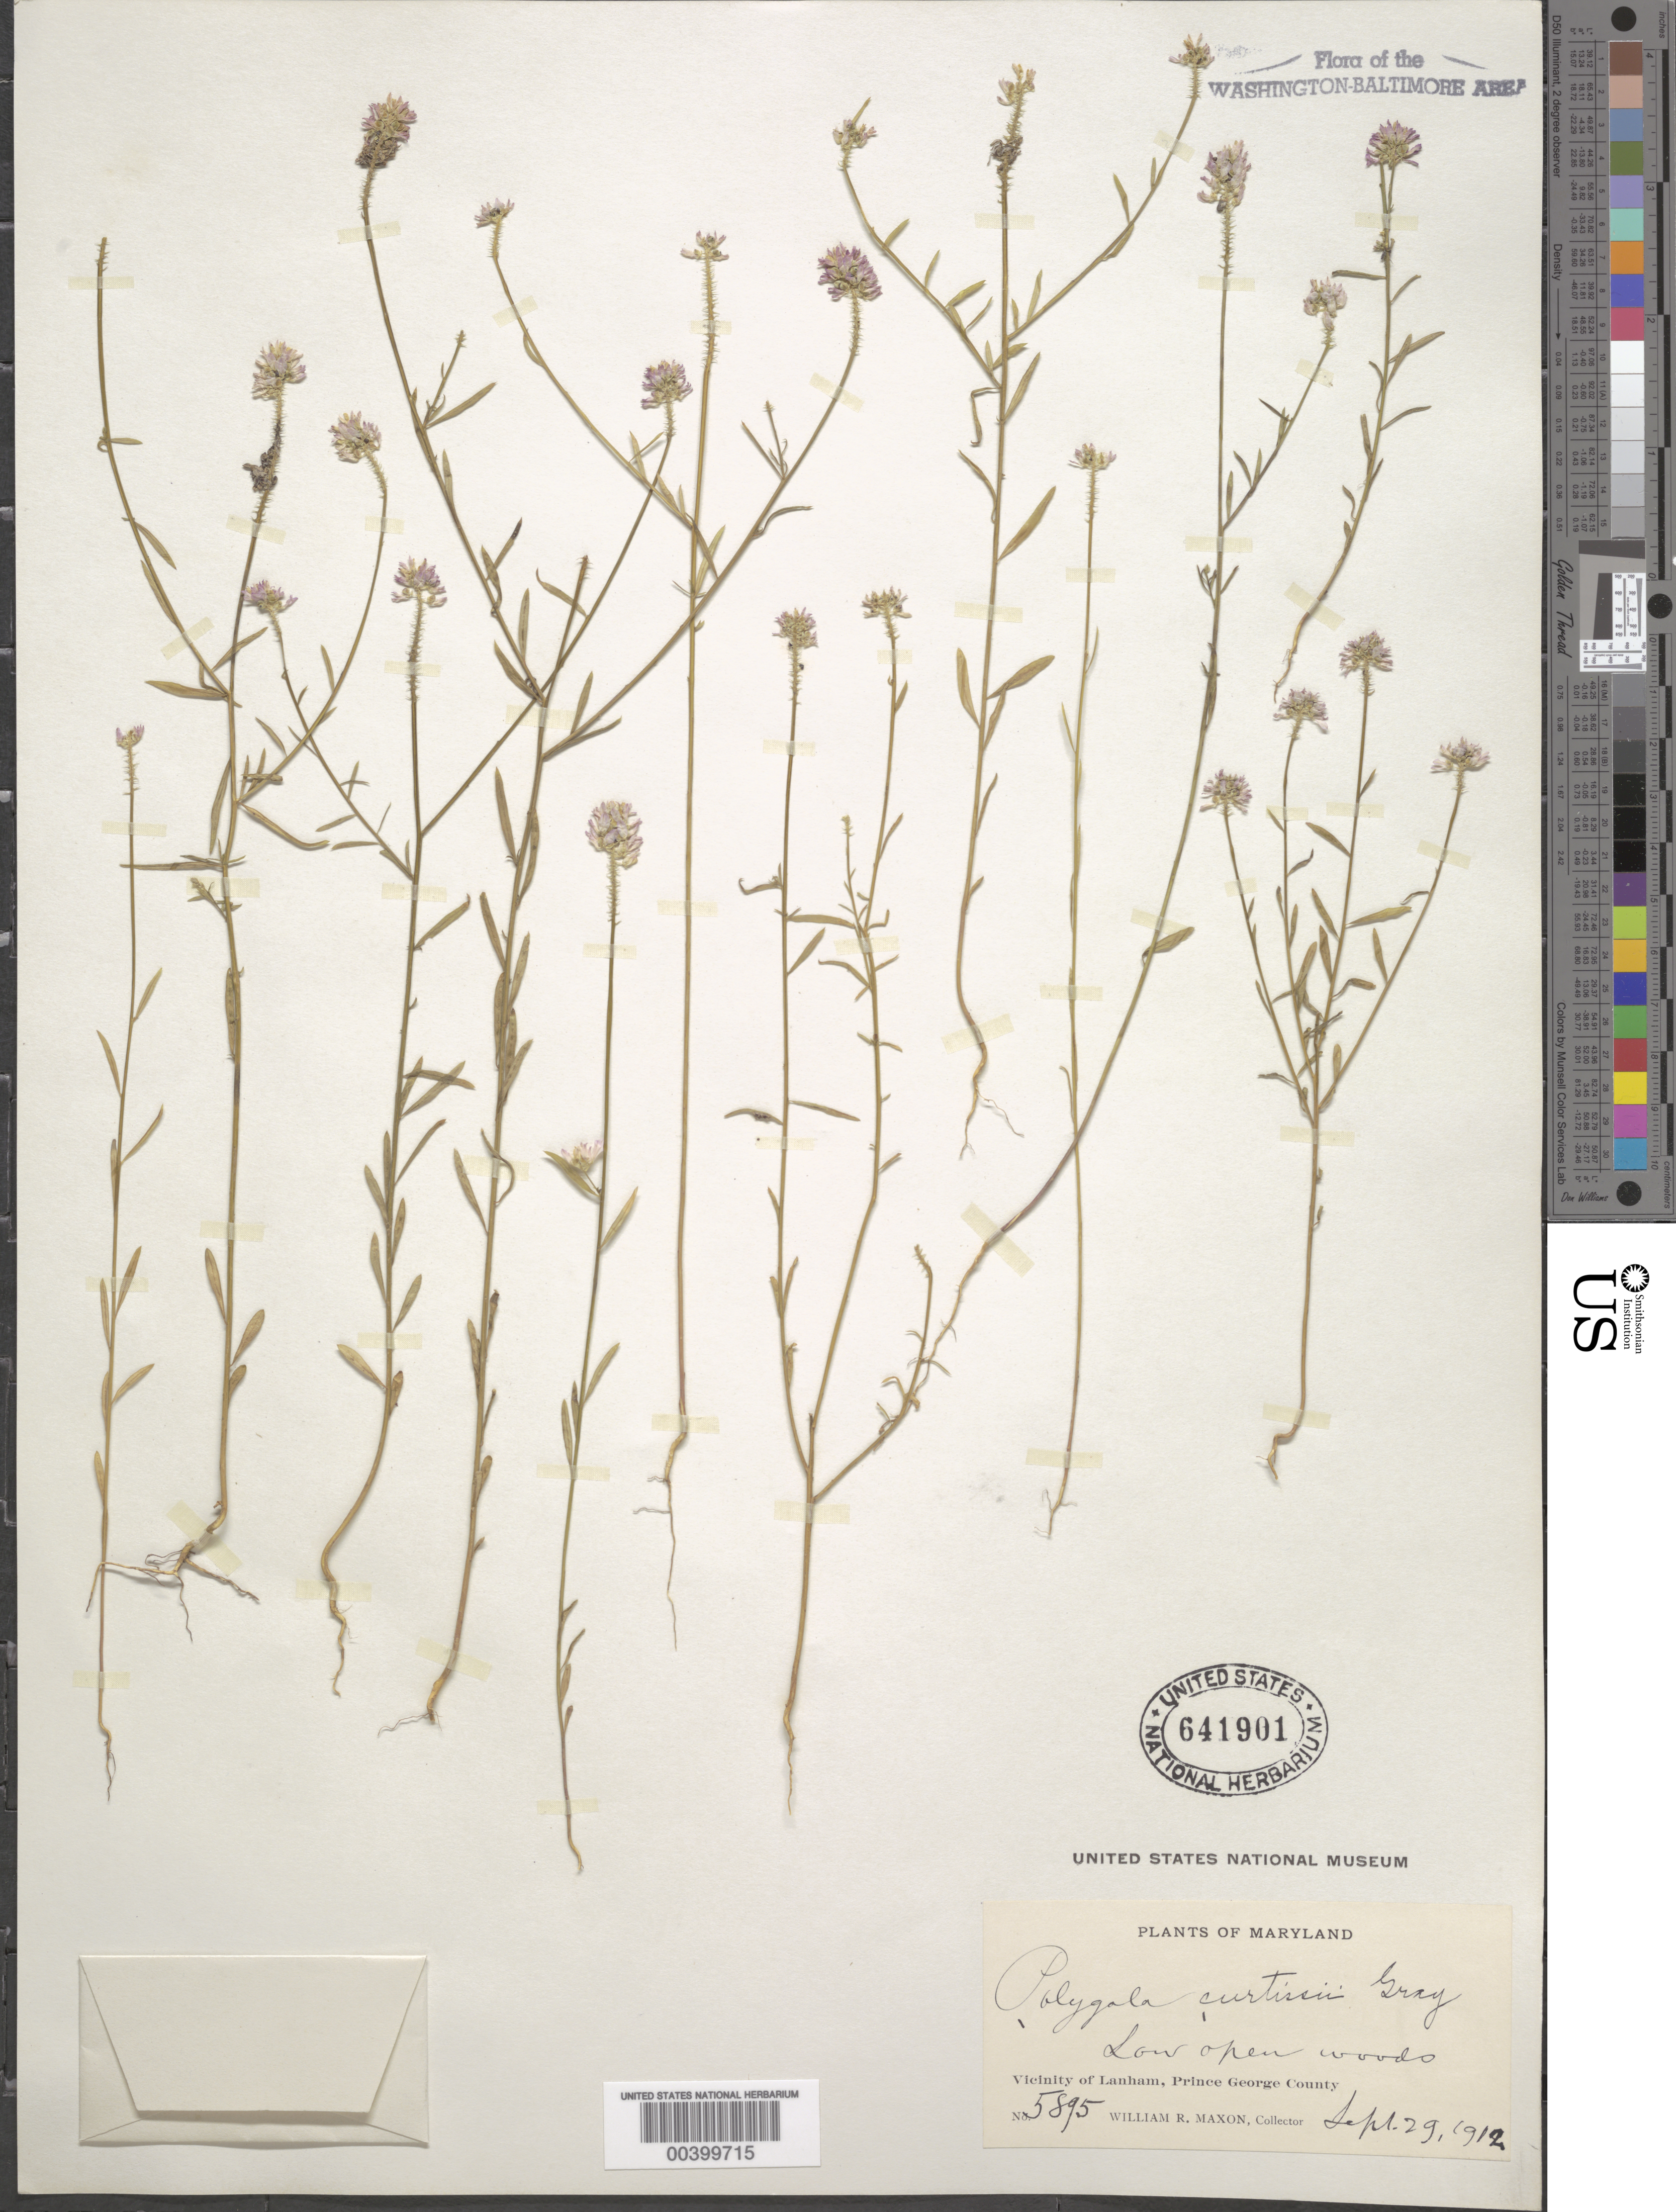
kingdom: Plantae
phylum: Tracheophyta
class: Magnoliopsida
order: Fabales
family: Polygalaceae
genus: Polygala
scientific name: Polygala curtissii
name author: A. Gray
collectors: W. R. Maxon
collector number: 5895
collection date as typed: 29 Sep 1912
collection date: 1912-09-29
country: United States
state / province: Maryland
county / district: Prince George's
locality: Lanham vicinity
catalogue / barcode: US 641901